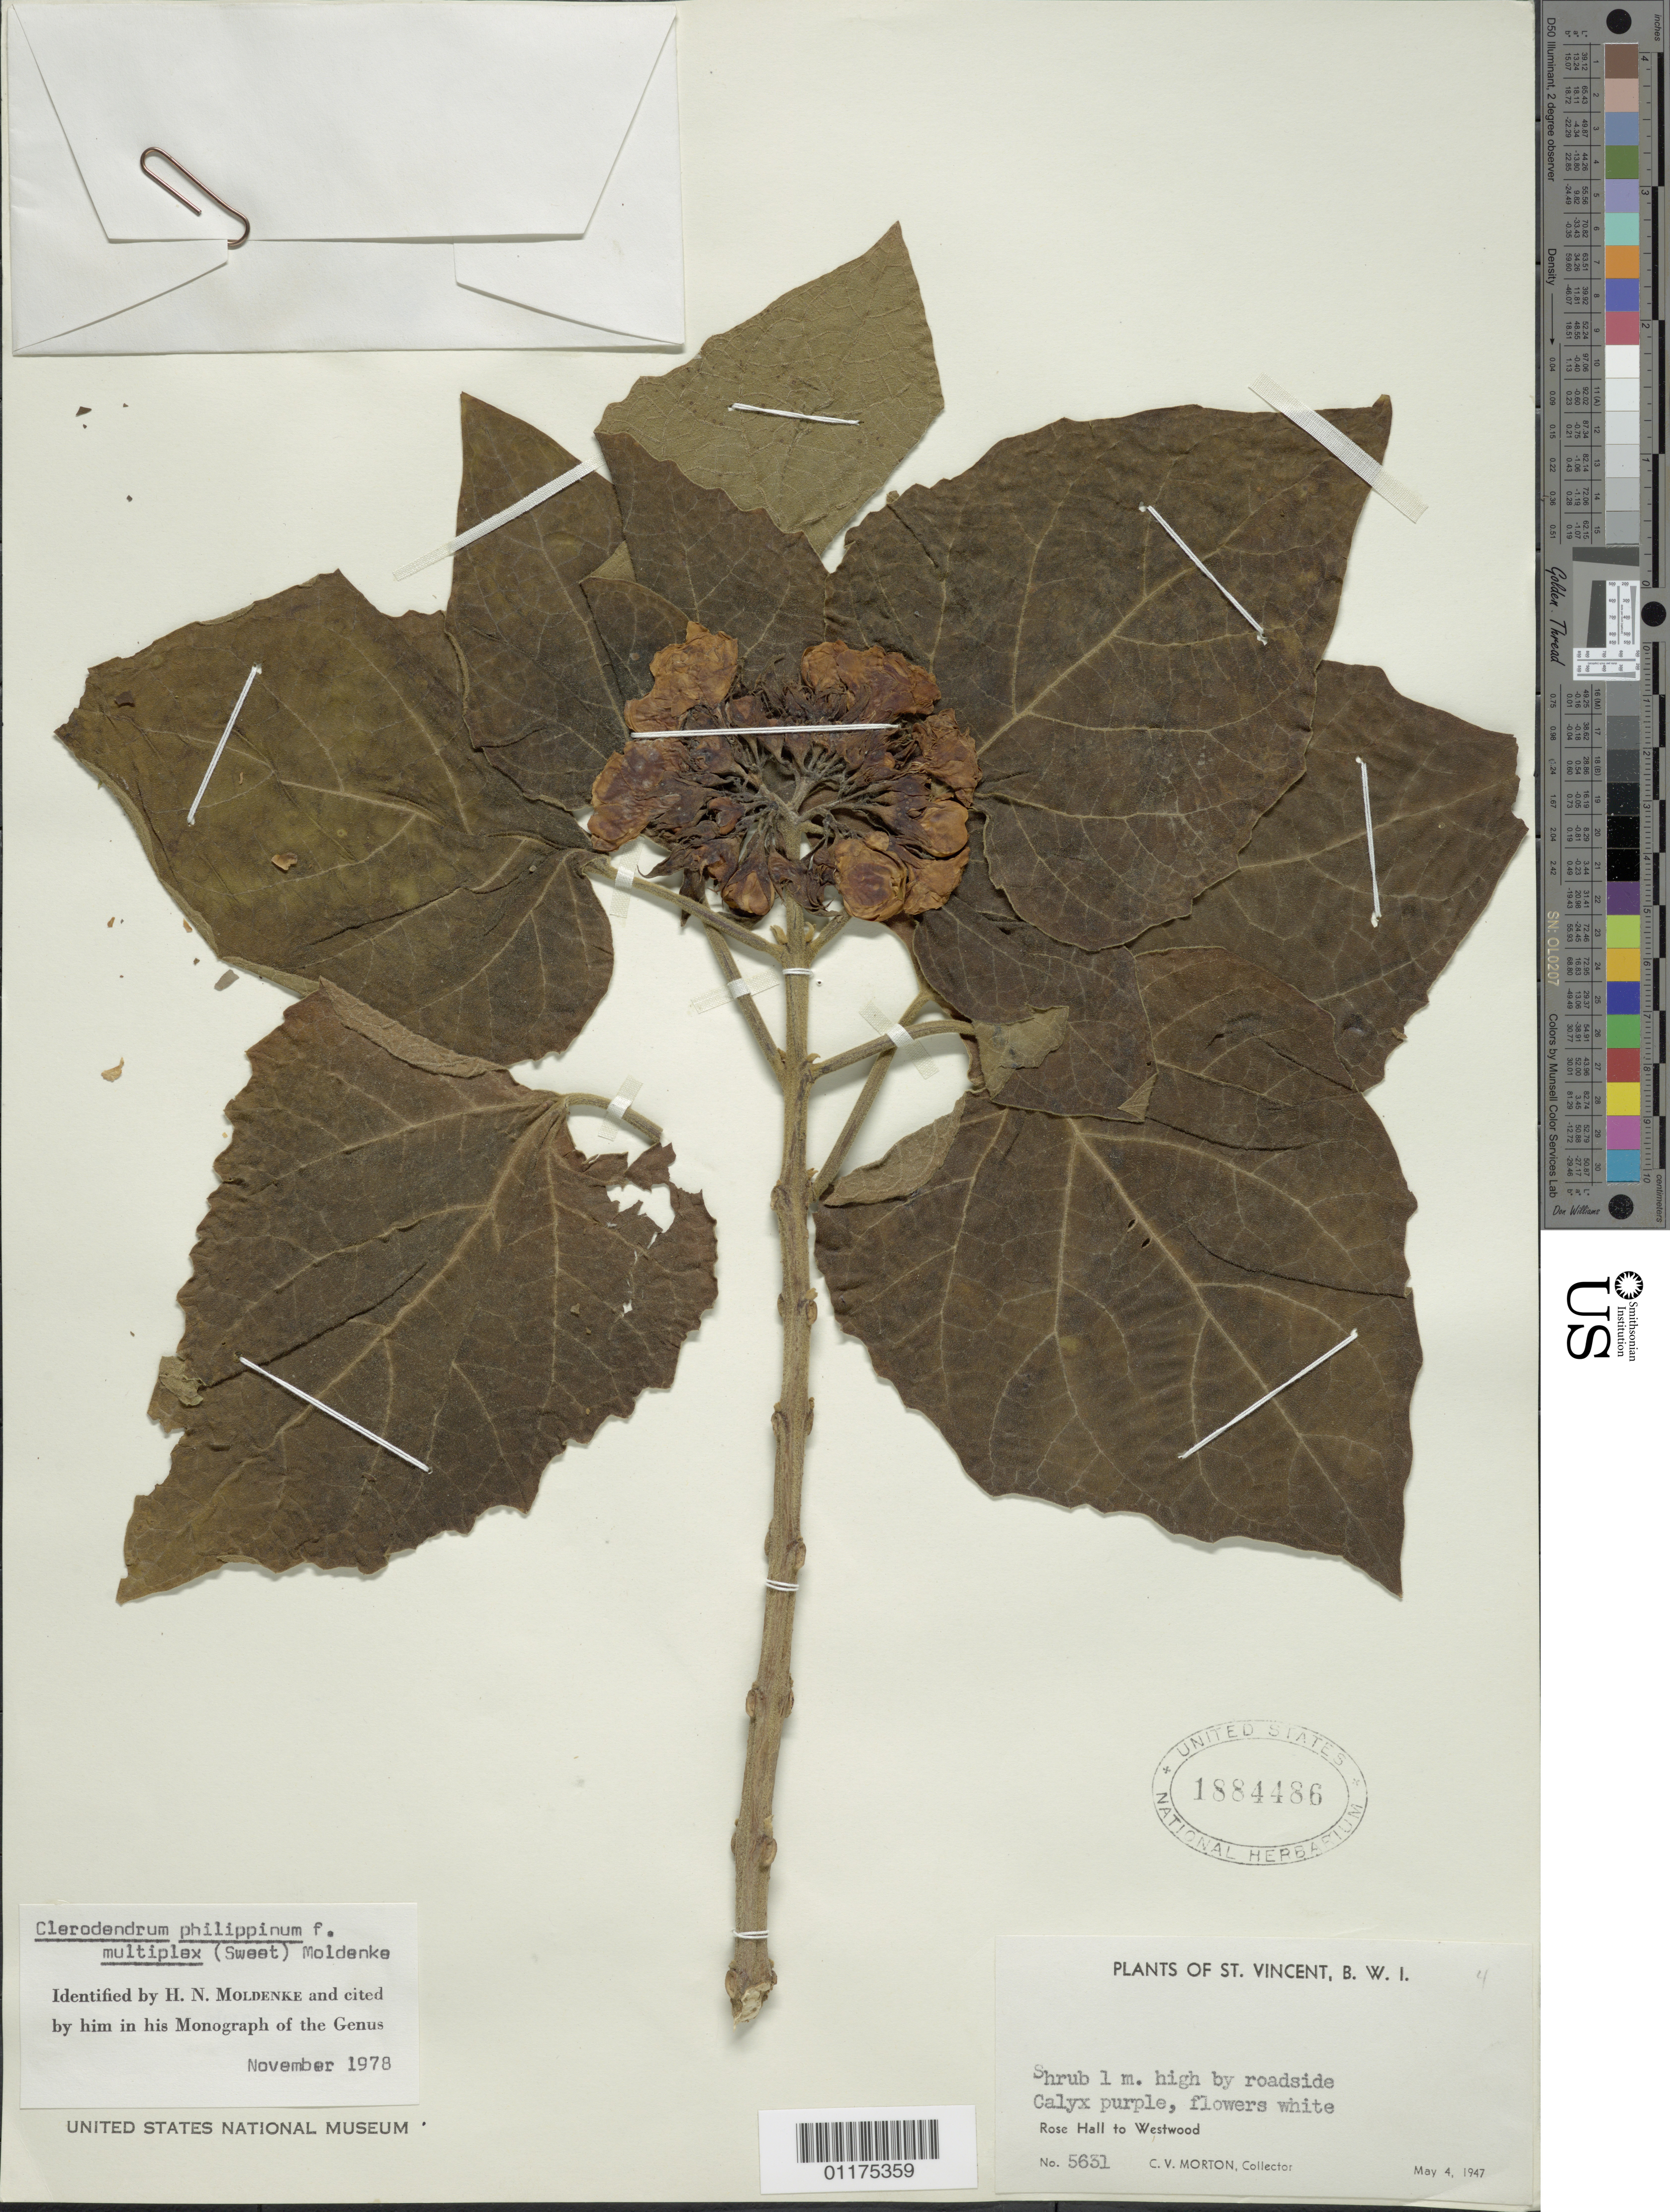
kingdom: Plantae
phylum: Tracheophyta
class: Magnoliopsida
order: Lamiales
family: Lamiaceae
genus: Clerodendrum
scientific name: Clerodendrum philippinum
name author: Schauer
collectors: C. V. Morton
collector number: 5631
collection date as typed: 04 May 1947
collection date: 1947-05-04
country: St. Vincent - Grenadines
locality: Rose Hall to Westwood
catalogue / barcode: US 1884486